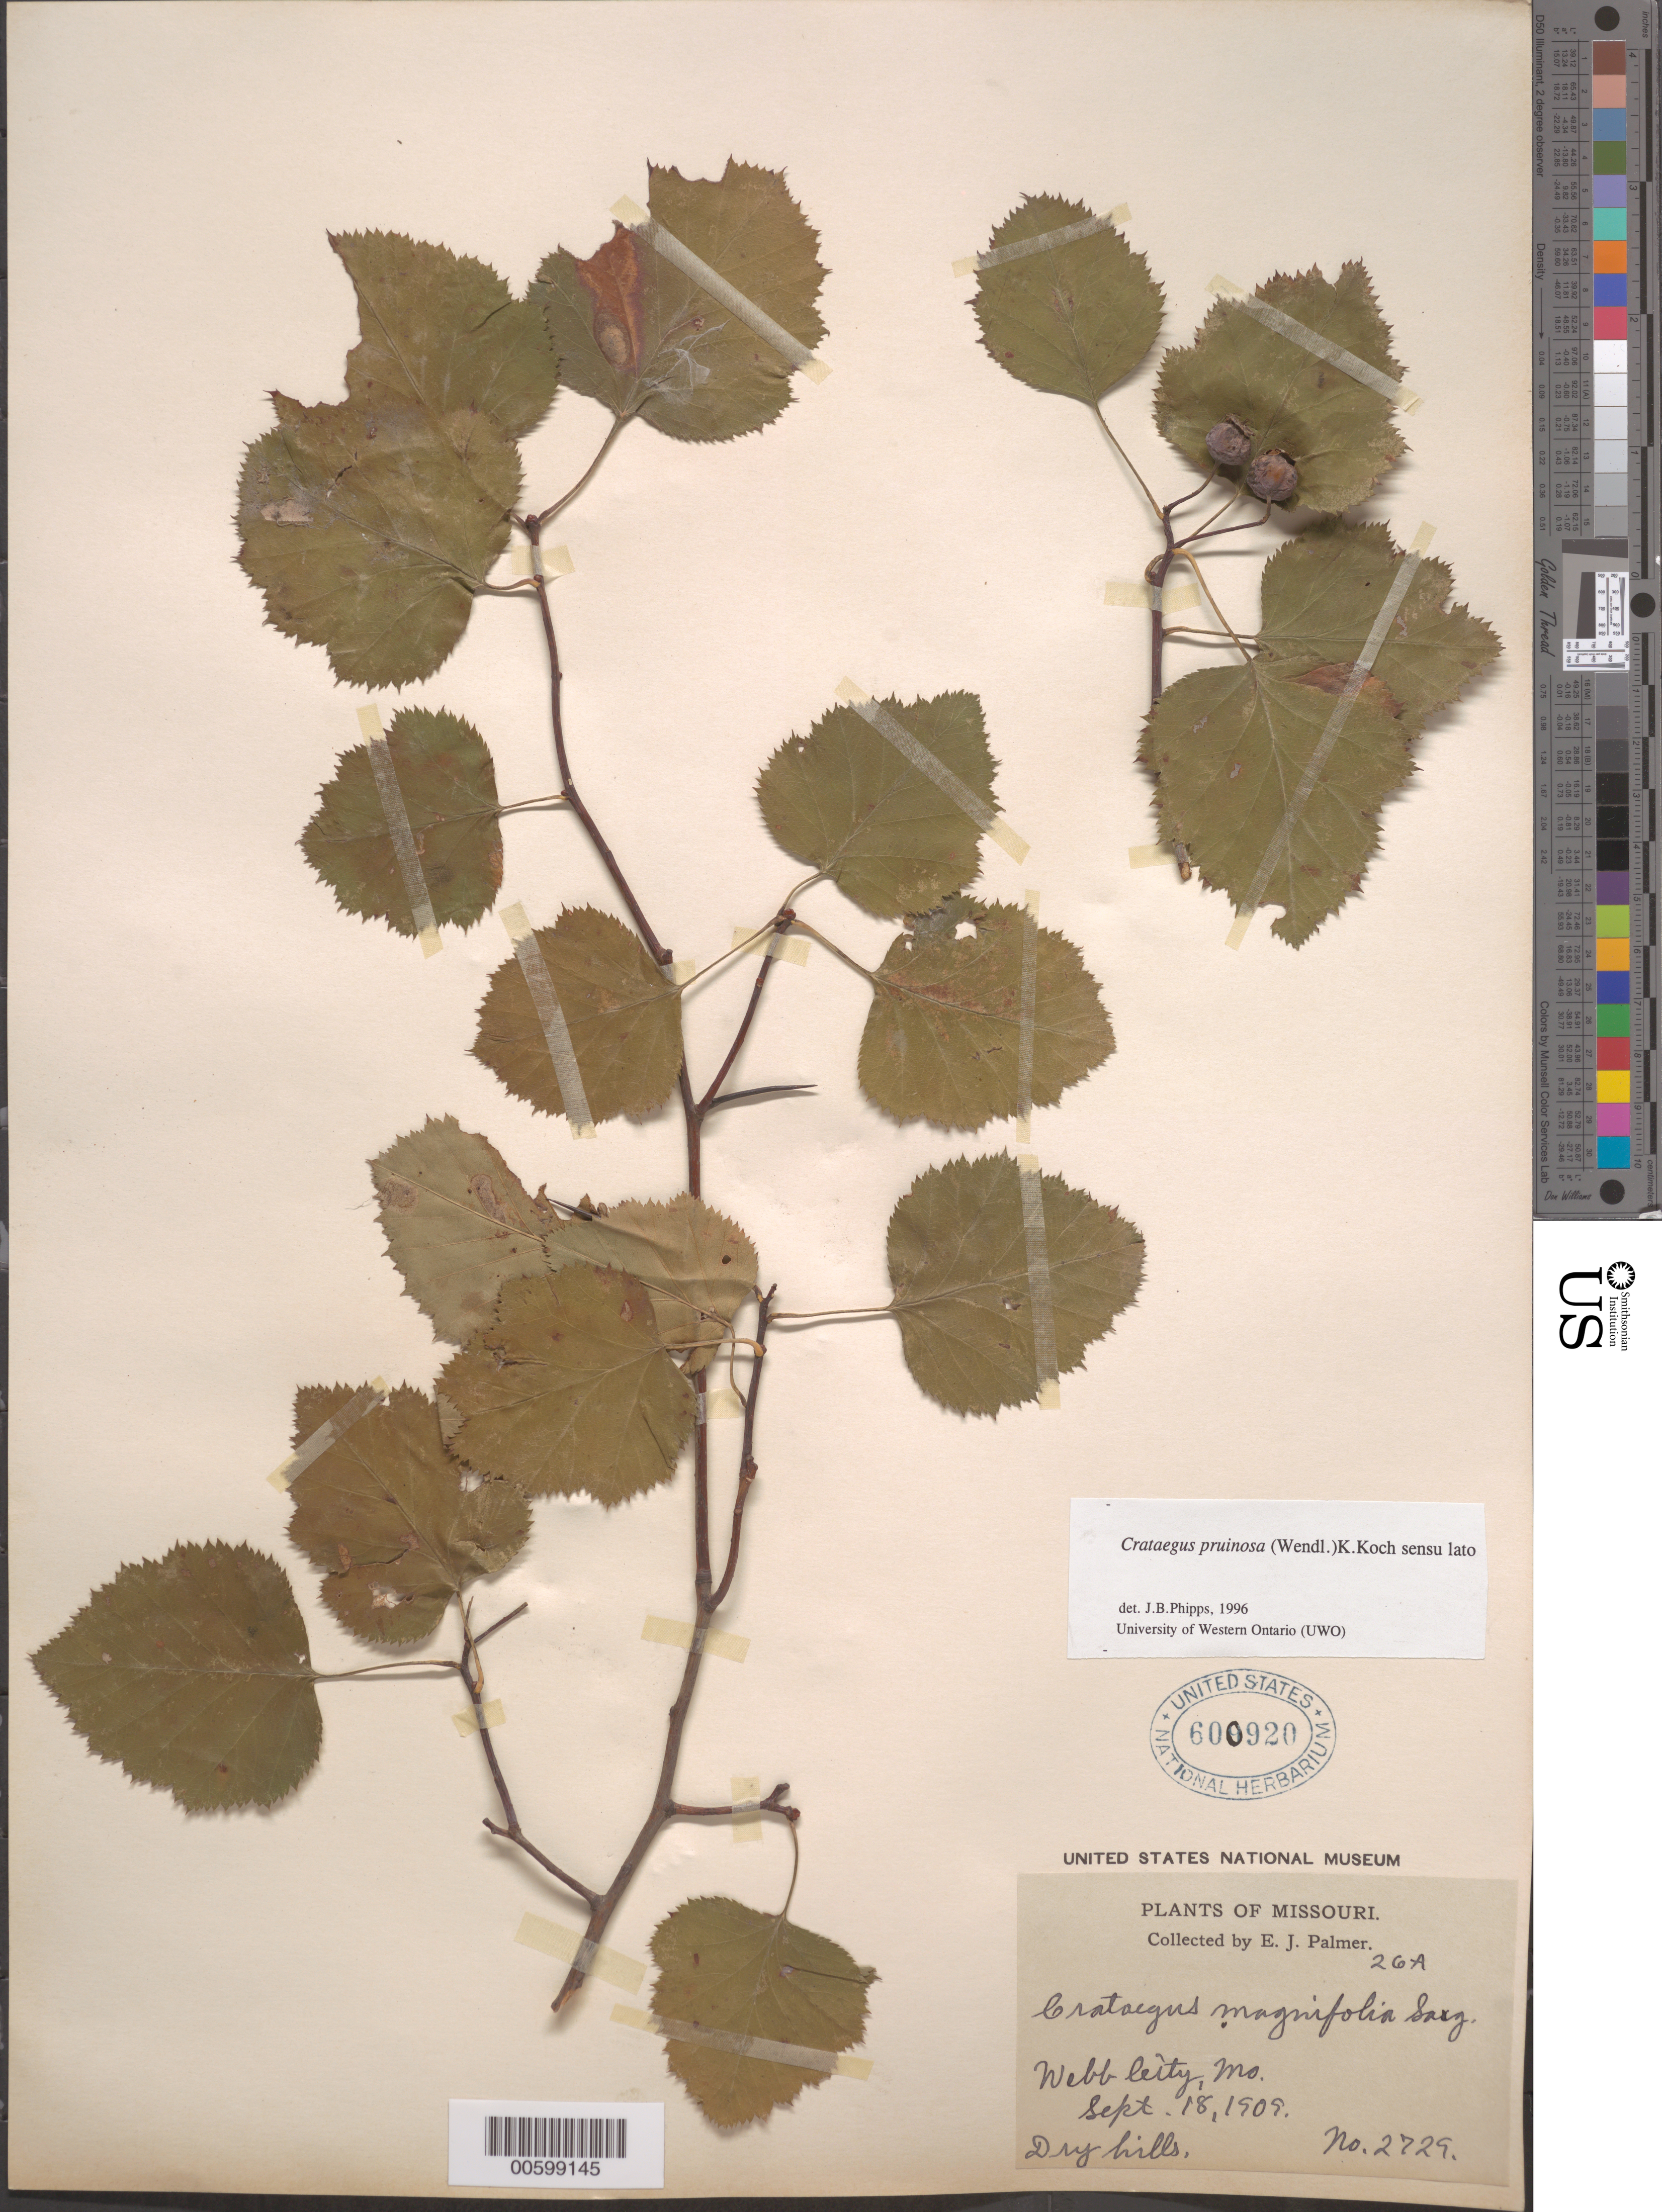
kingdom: Plantae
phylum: Tracheophyta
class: Magnoliopsida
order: Rosales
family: Rosaceae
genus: Crataegus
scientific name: Crataegus pruinosa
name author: (H.L. Wendl.) K. Koch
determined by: Phipps, James B., (UWO), University of Western Ontario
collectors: E. J. Palmer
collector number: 2729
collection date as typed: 18 Sep 1909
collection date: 1909-09-18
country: United States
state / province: Missouri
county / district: Jasper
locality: Webb City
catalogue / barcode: US 600920